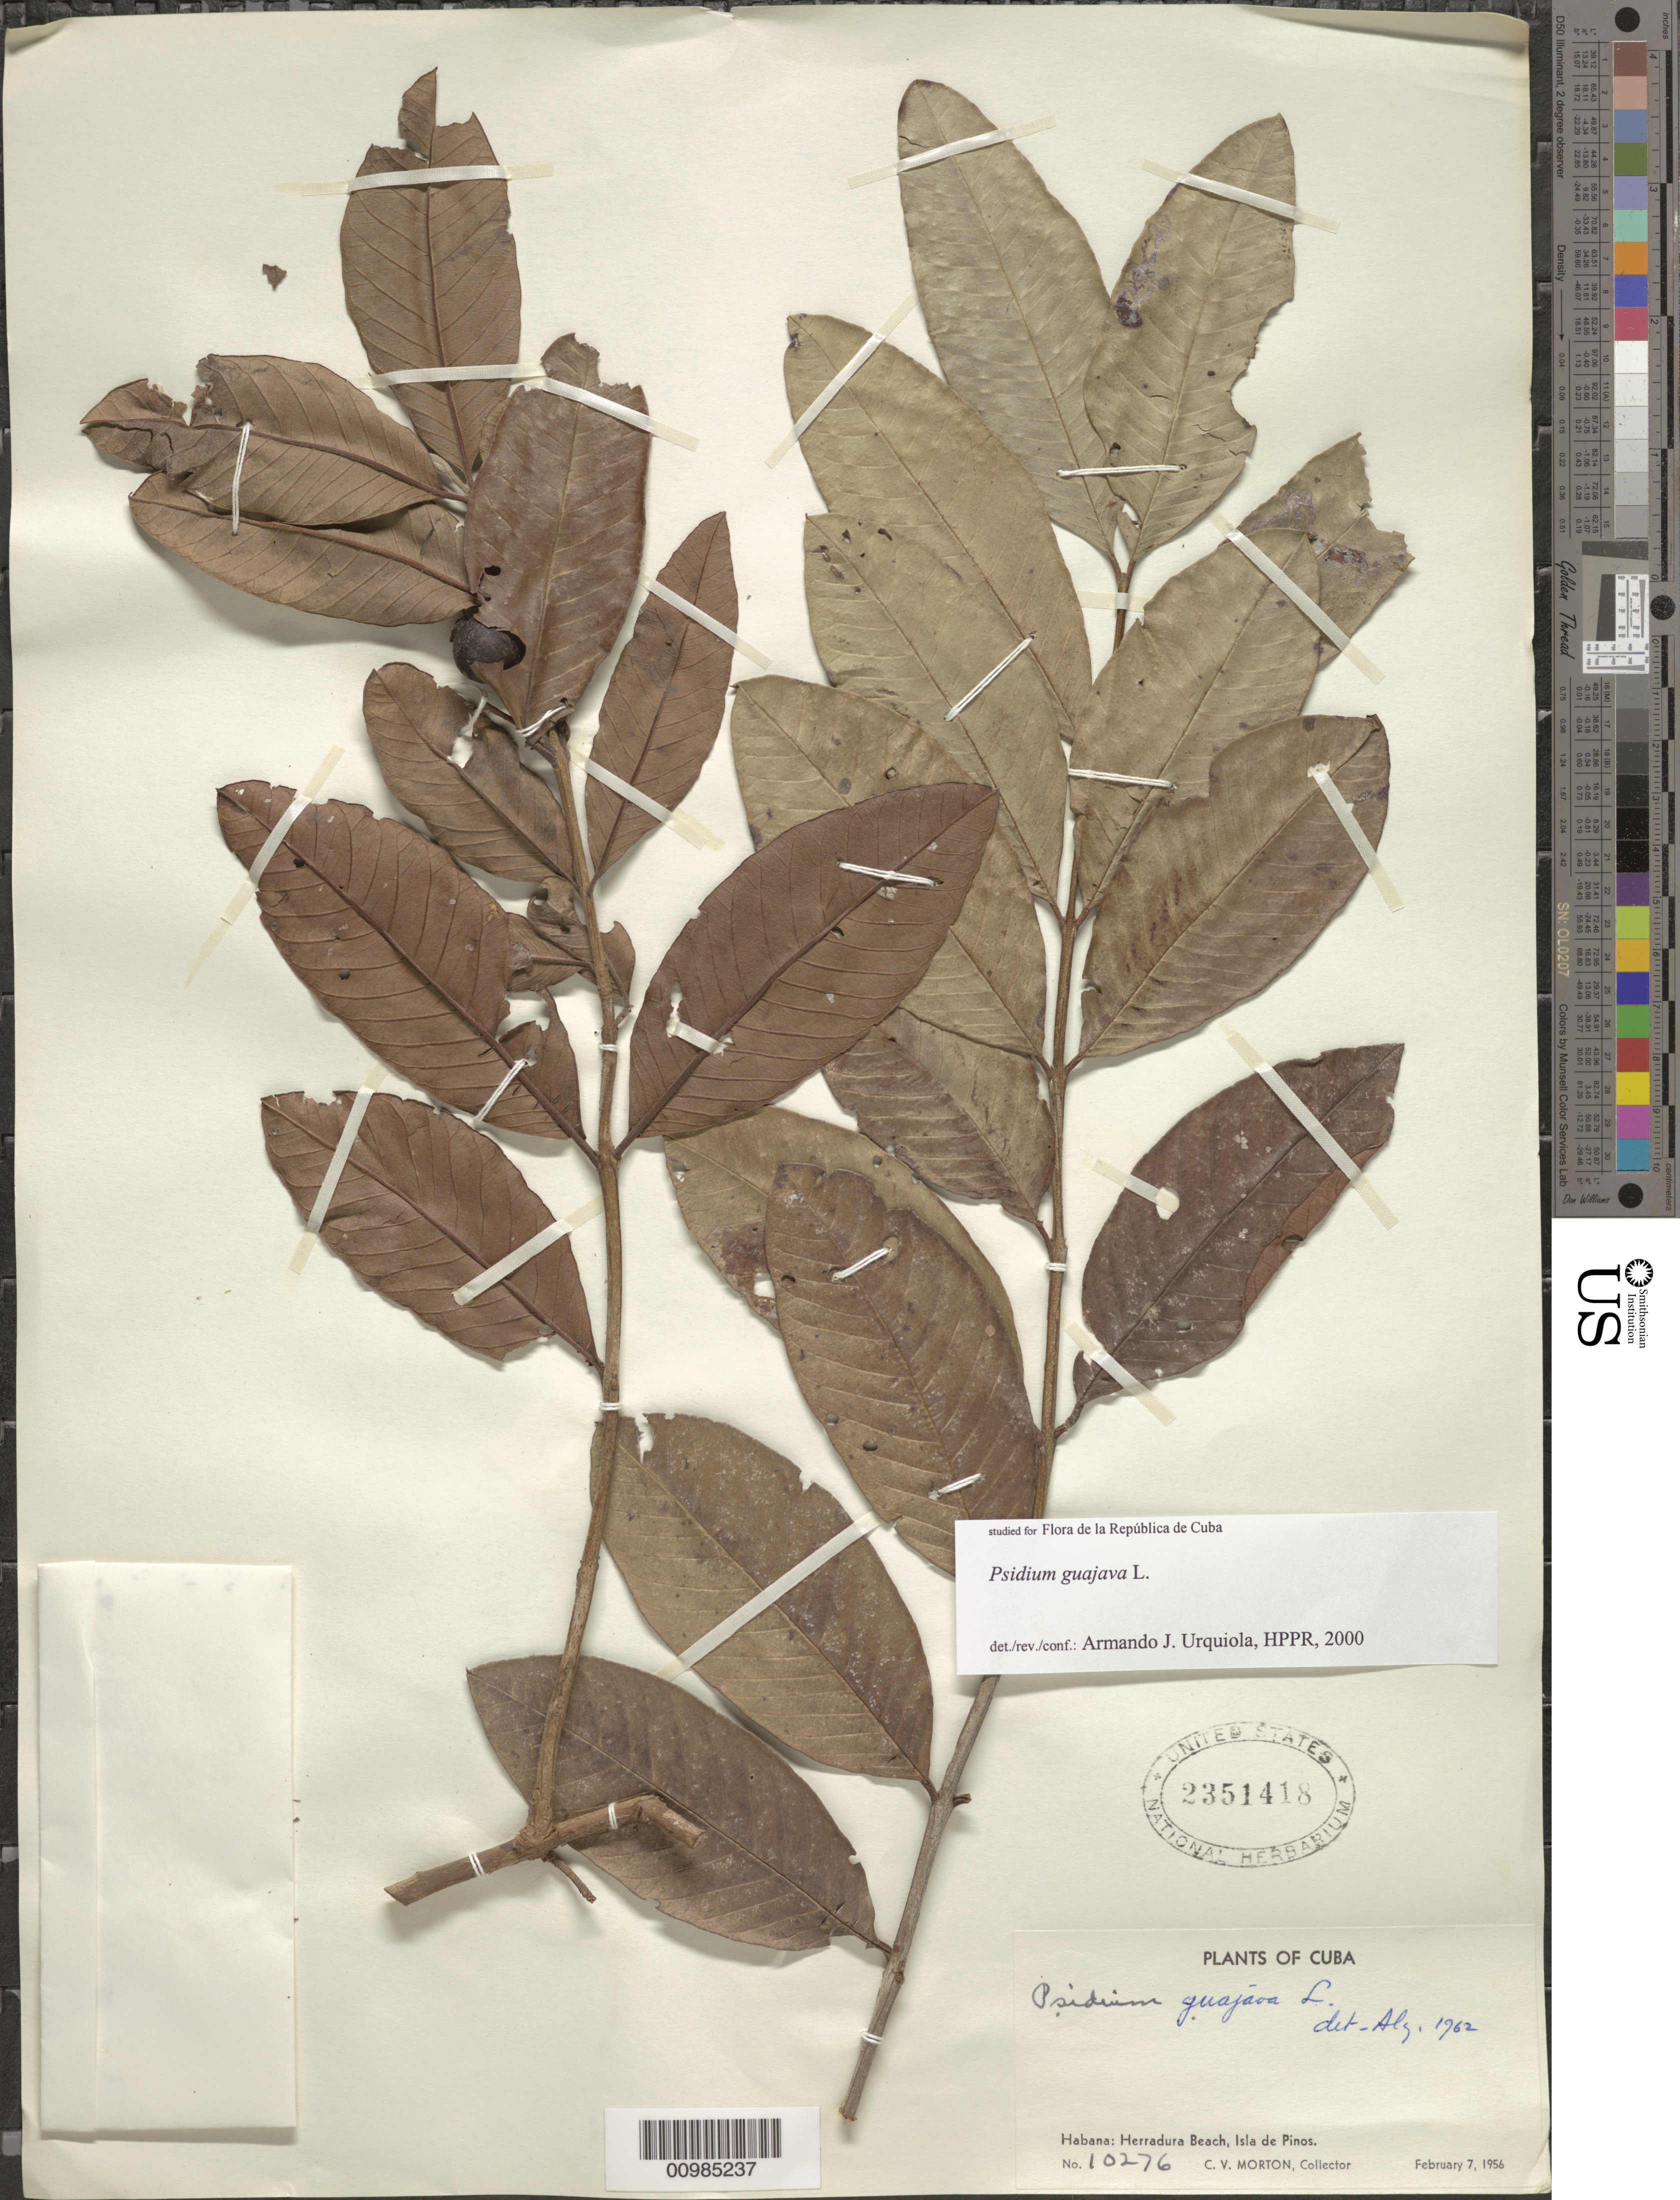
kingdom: Plantae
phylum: Tracheophyta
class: Magnoliopsida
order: Myrtales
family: Myrtaceae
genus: Psidium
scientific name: Psidium guajava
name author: L.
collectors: C. V. Morton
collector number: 10276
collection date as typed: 07 Feb 1956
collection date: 1956-02-07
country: Cuba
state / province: La Habana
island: Cuba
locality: Herradura Beach, Isla de Pinos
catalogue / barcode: US 2351418